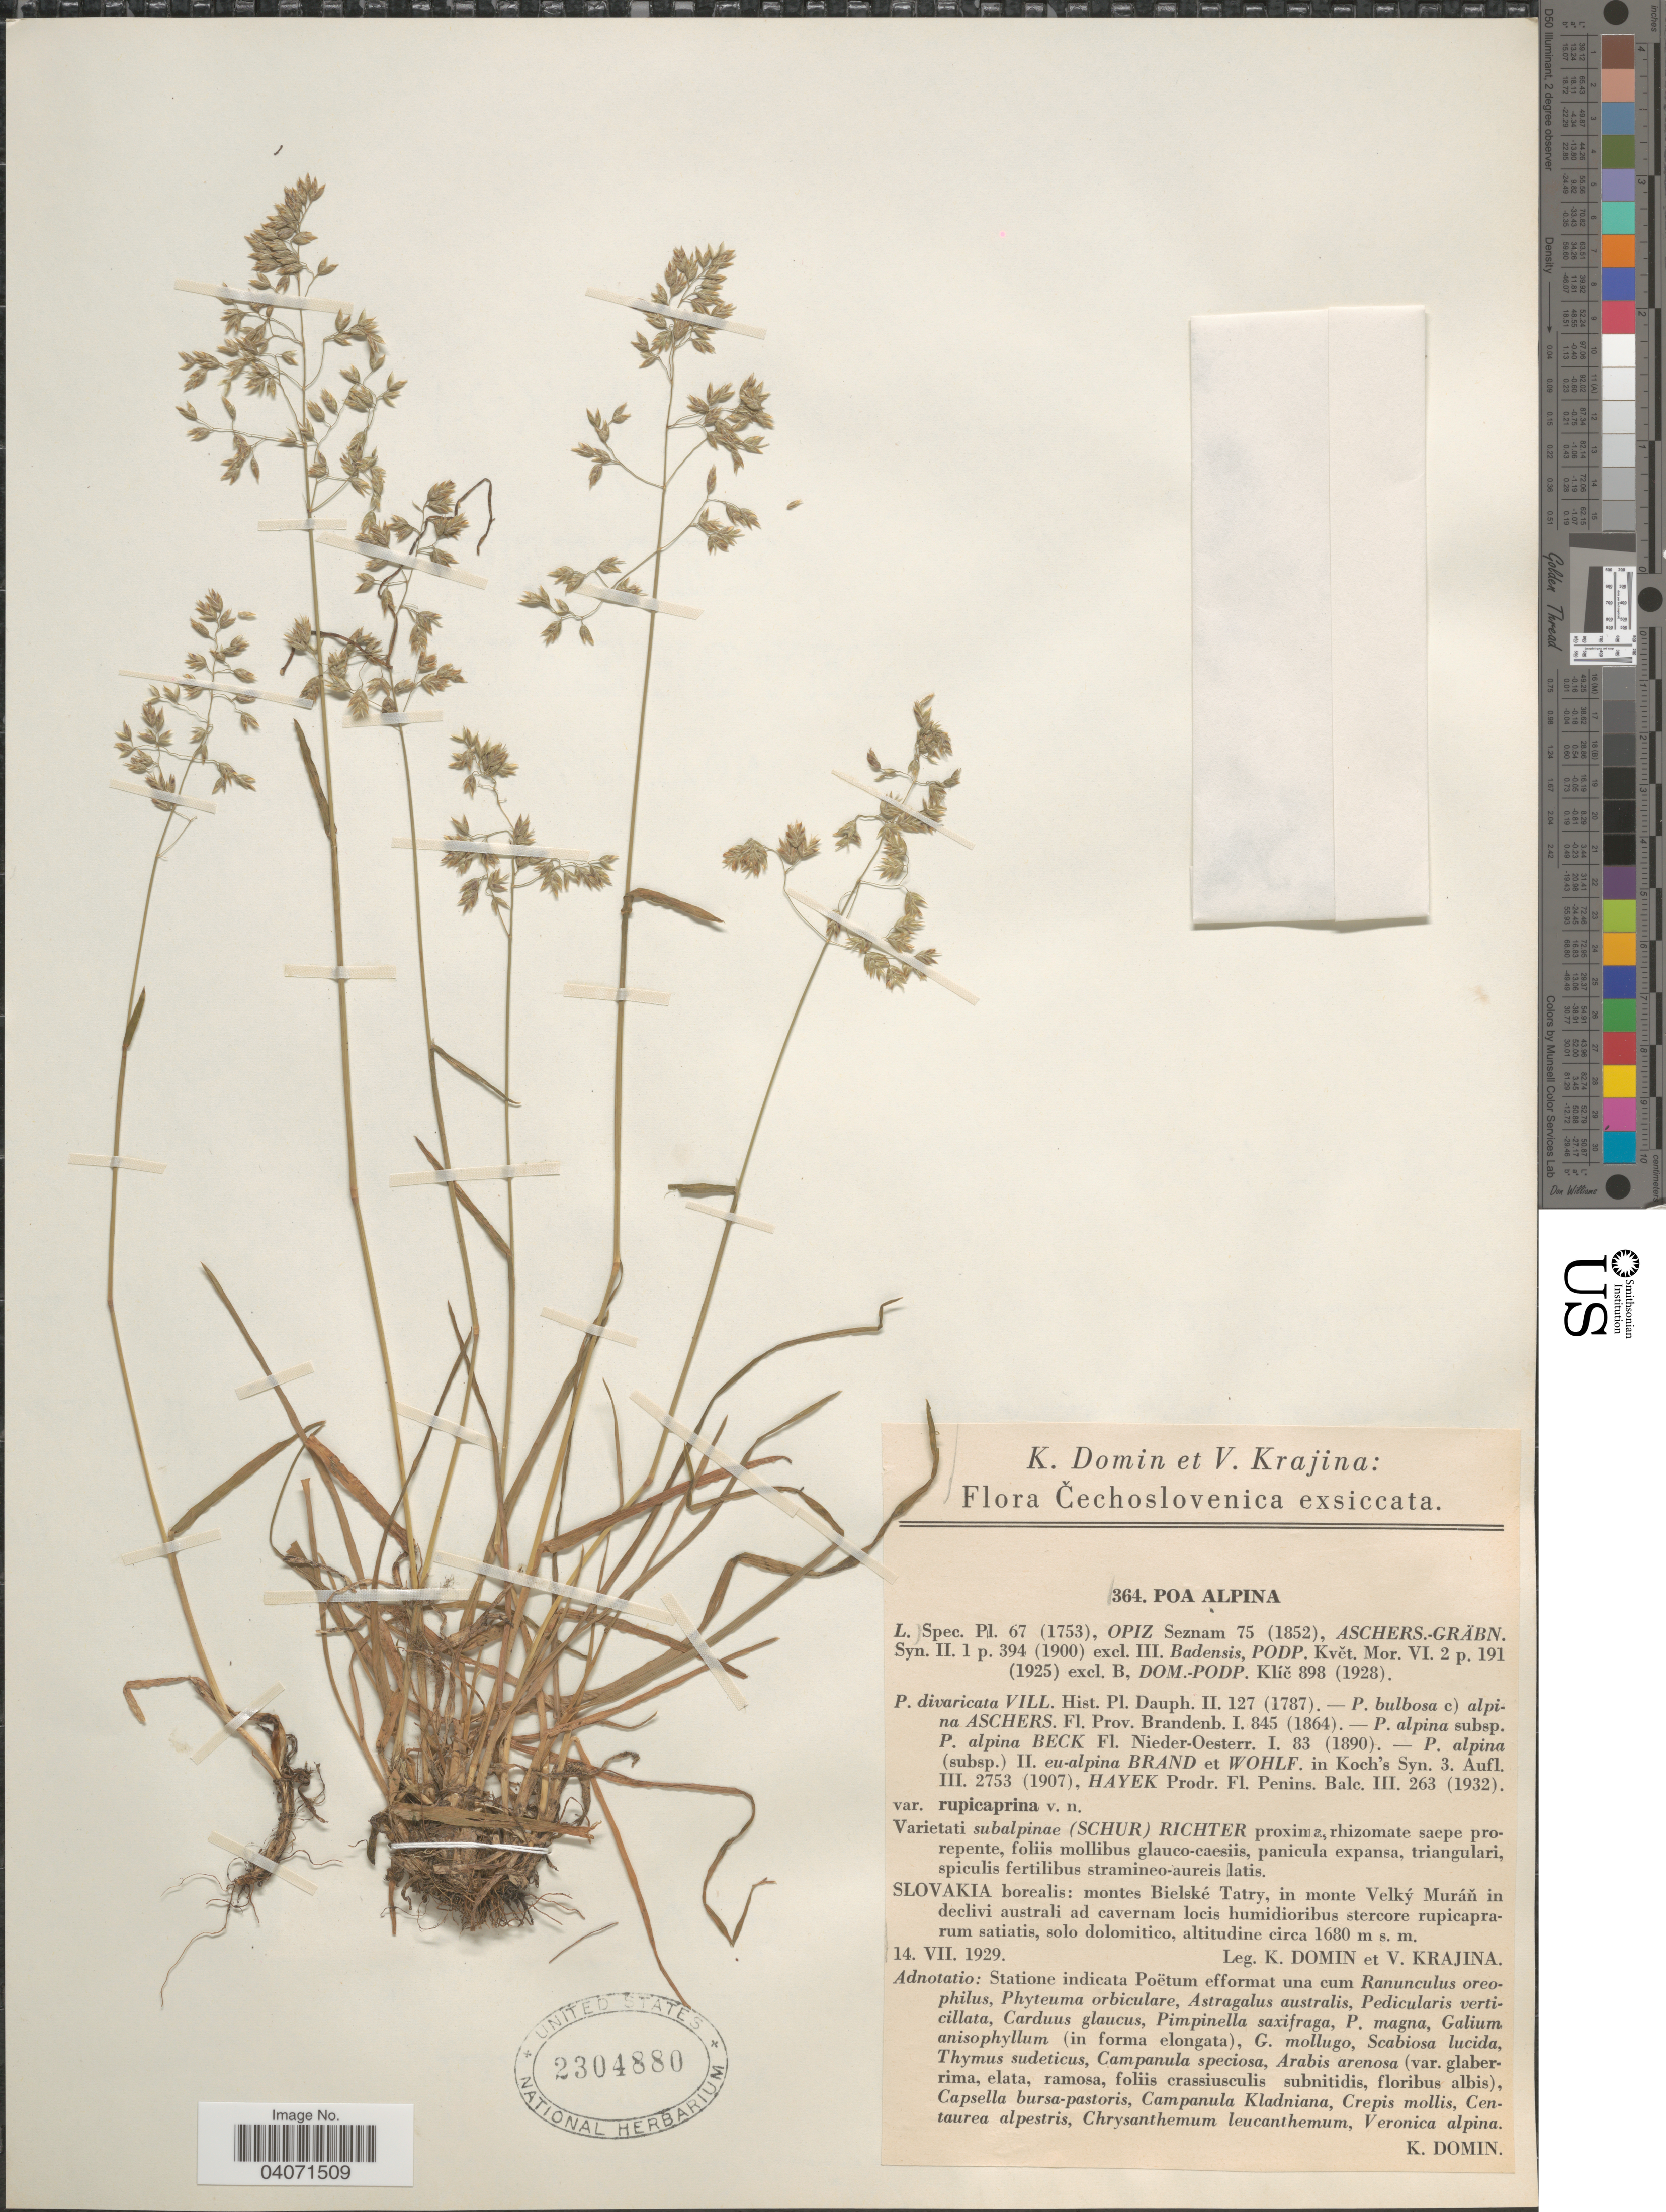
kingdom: Plantae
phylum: Tracheophyta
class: Liliopsida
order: Poales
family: Poaceae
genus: Poa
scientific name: Poa alpina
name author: L.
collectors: K. Domin & V. Krajina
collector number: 364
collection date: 1929-07-14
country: Czechia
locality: Slovakia borealis: montes Bielské Tatry, in monte Valký Muráň in declivi australi ad cavernam locis humidioribus stercore rupicaprarum satiatis, solo dolomitico.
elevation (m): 1680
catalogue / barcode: US 2304880